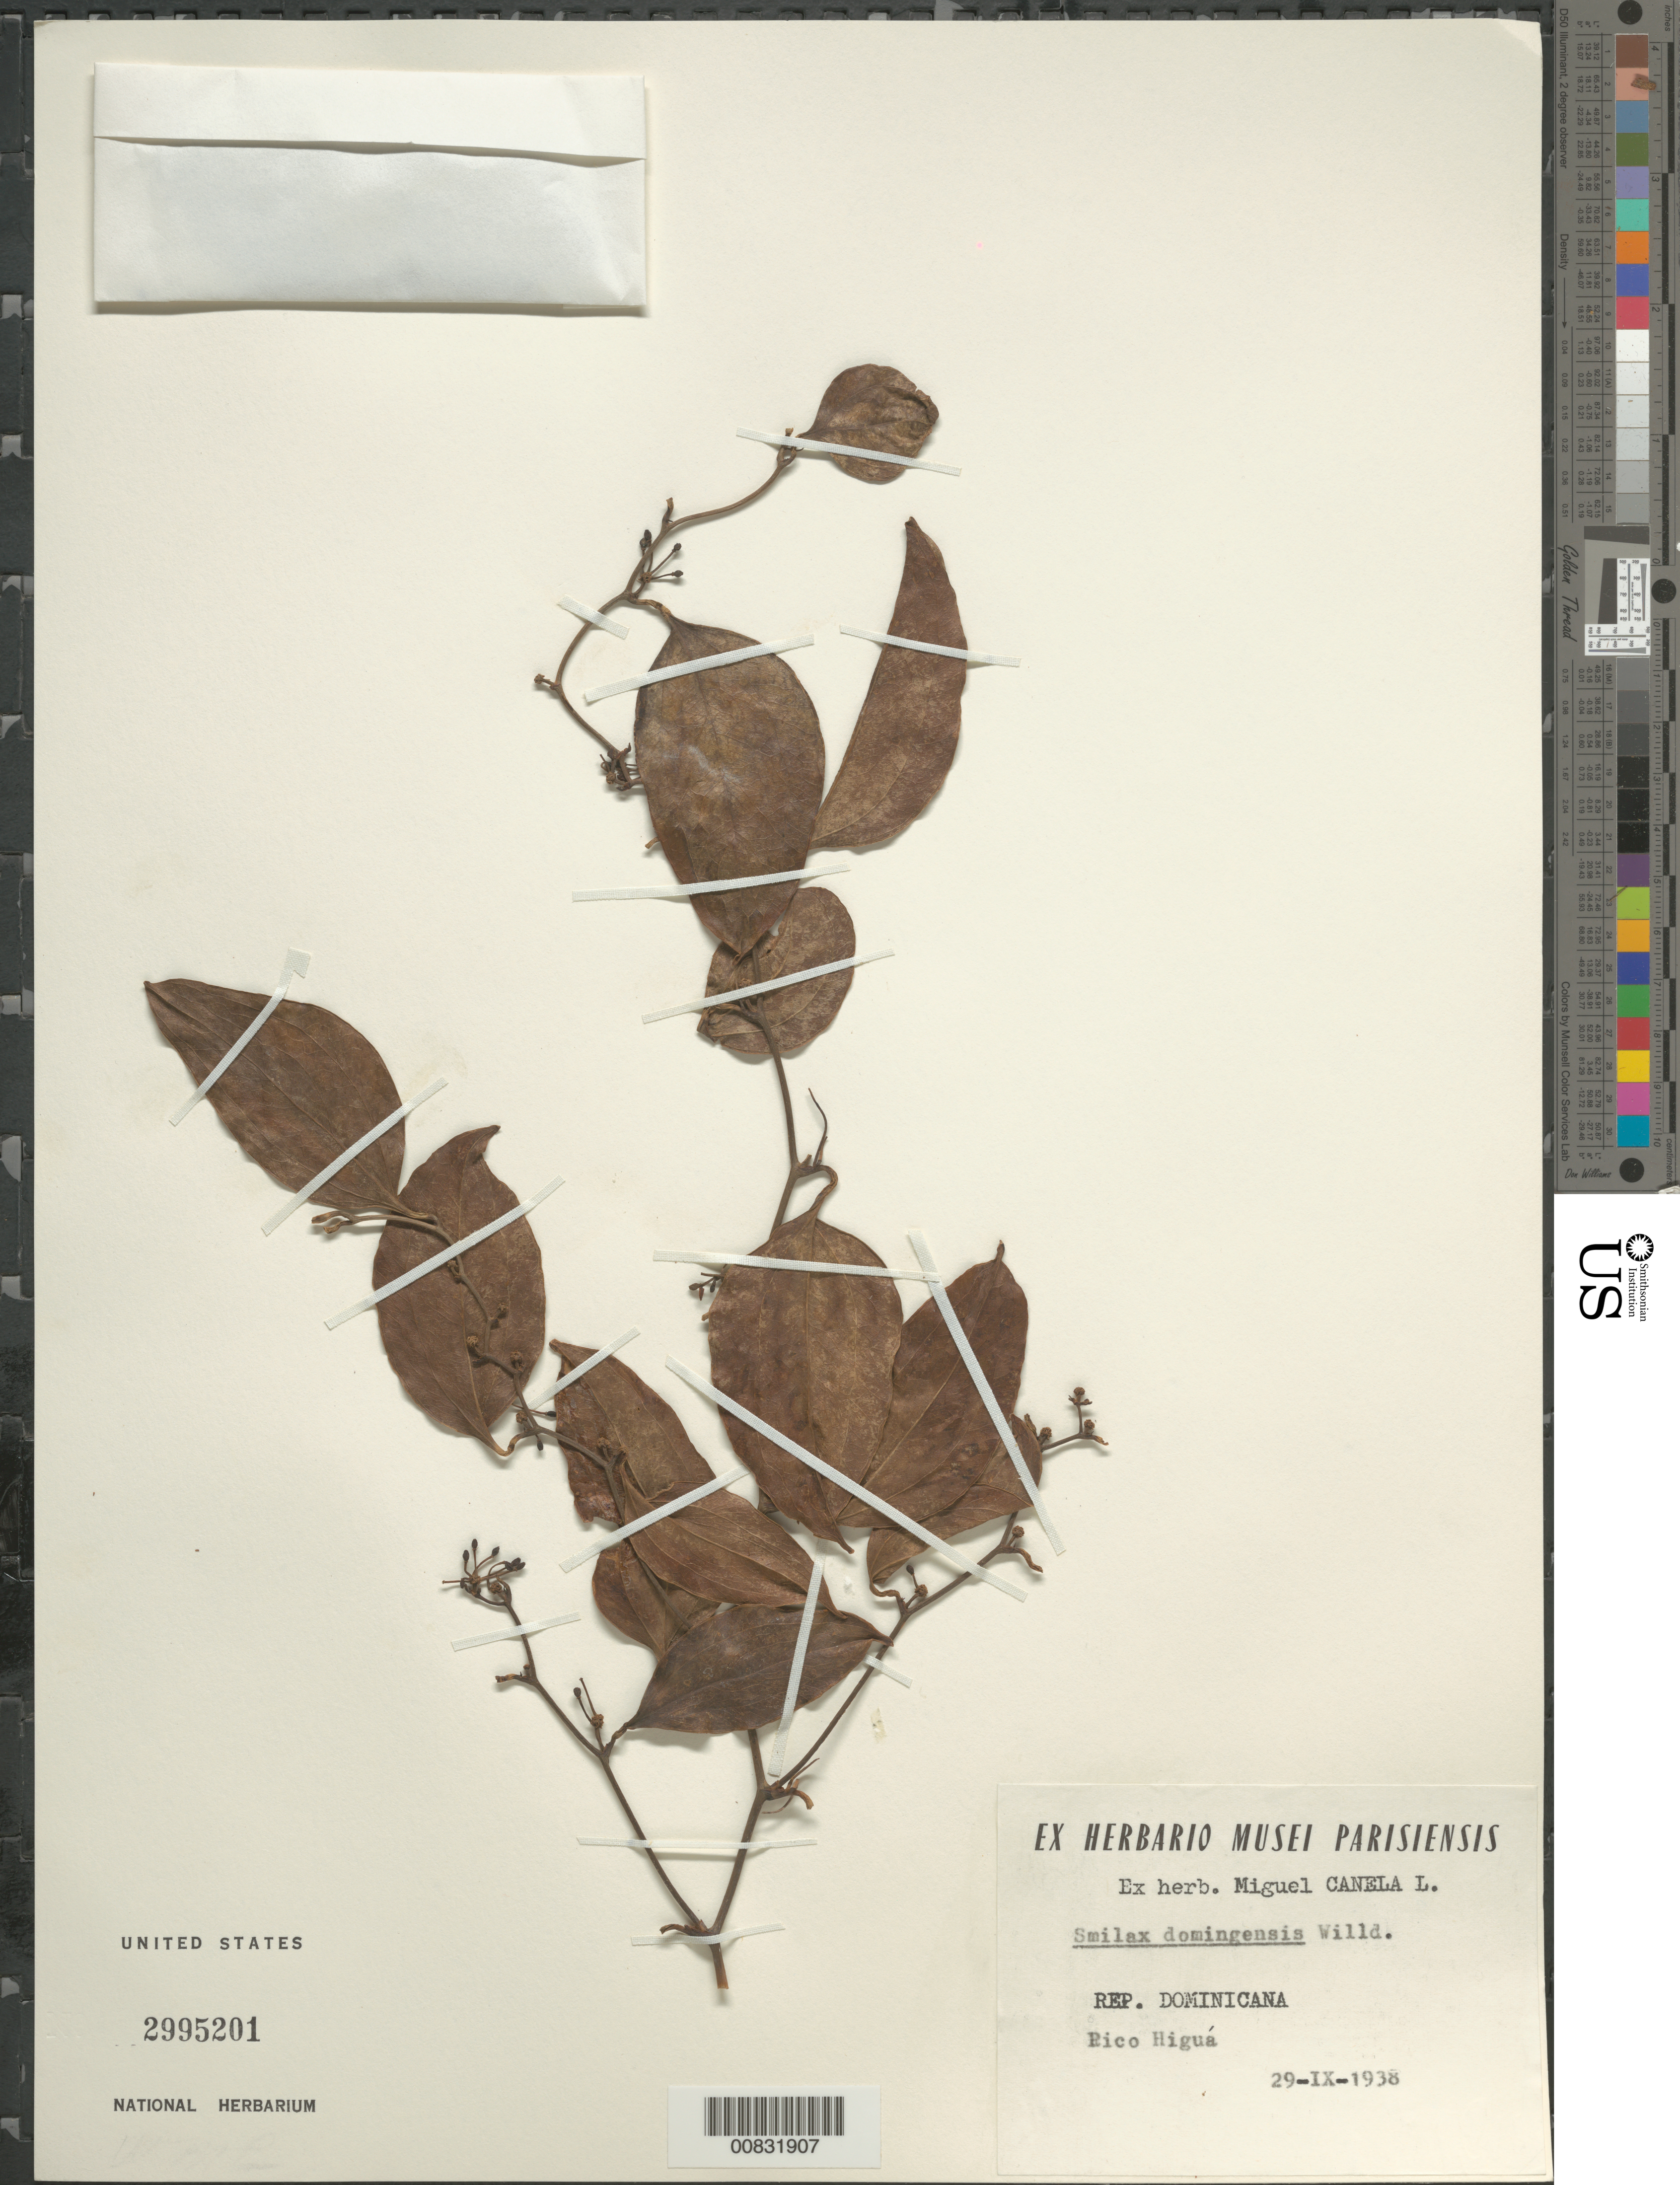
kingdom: Plantae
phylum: Tracheophyta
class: Liliopsida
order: Liliales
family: Smilacaceae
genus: Smilax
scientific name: Smilax domingensis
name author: Willd.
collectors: M. Canela Lazaro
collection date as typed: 29 Sep 1938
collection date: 1938-09-29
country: Dominican Republic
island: Hispaniola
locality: Pico Higuá.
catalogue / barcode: US 2995201